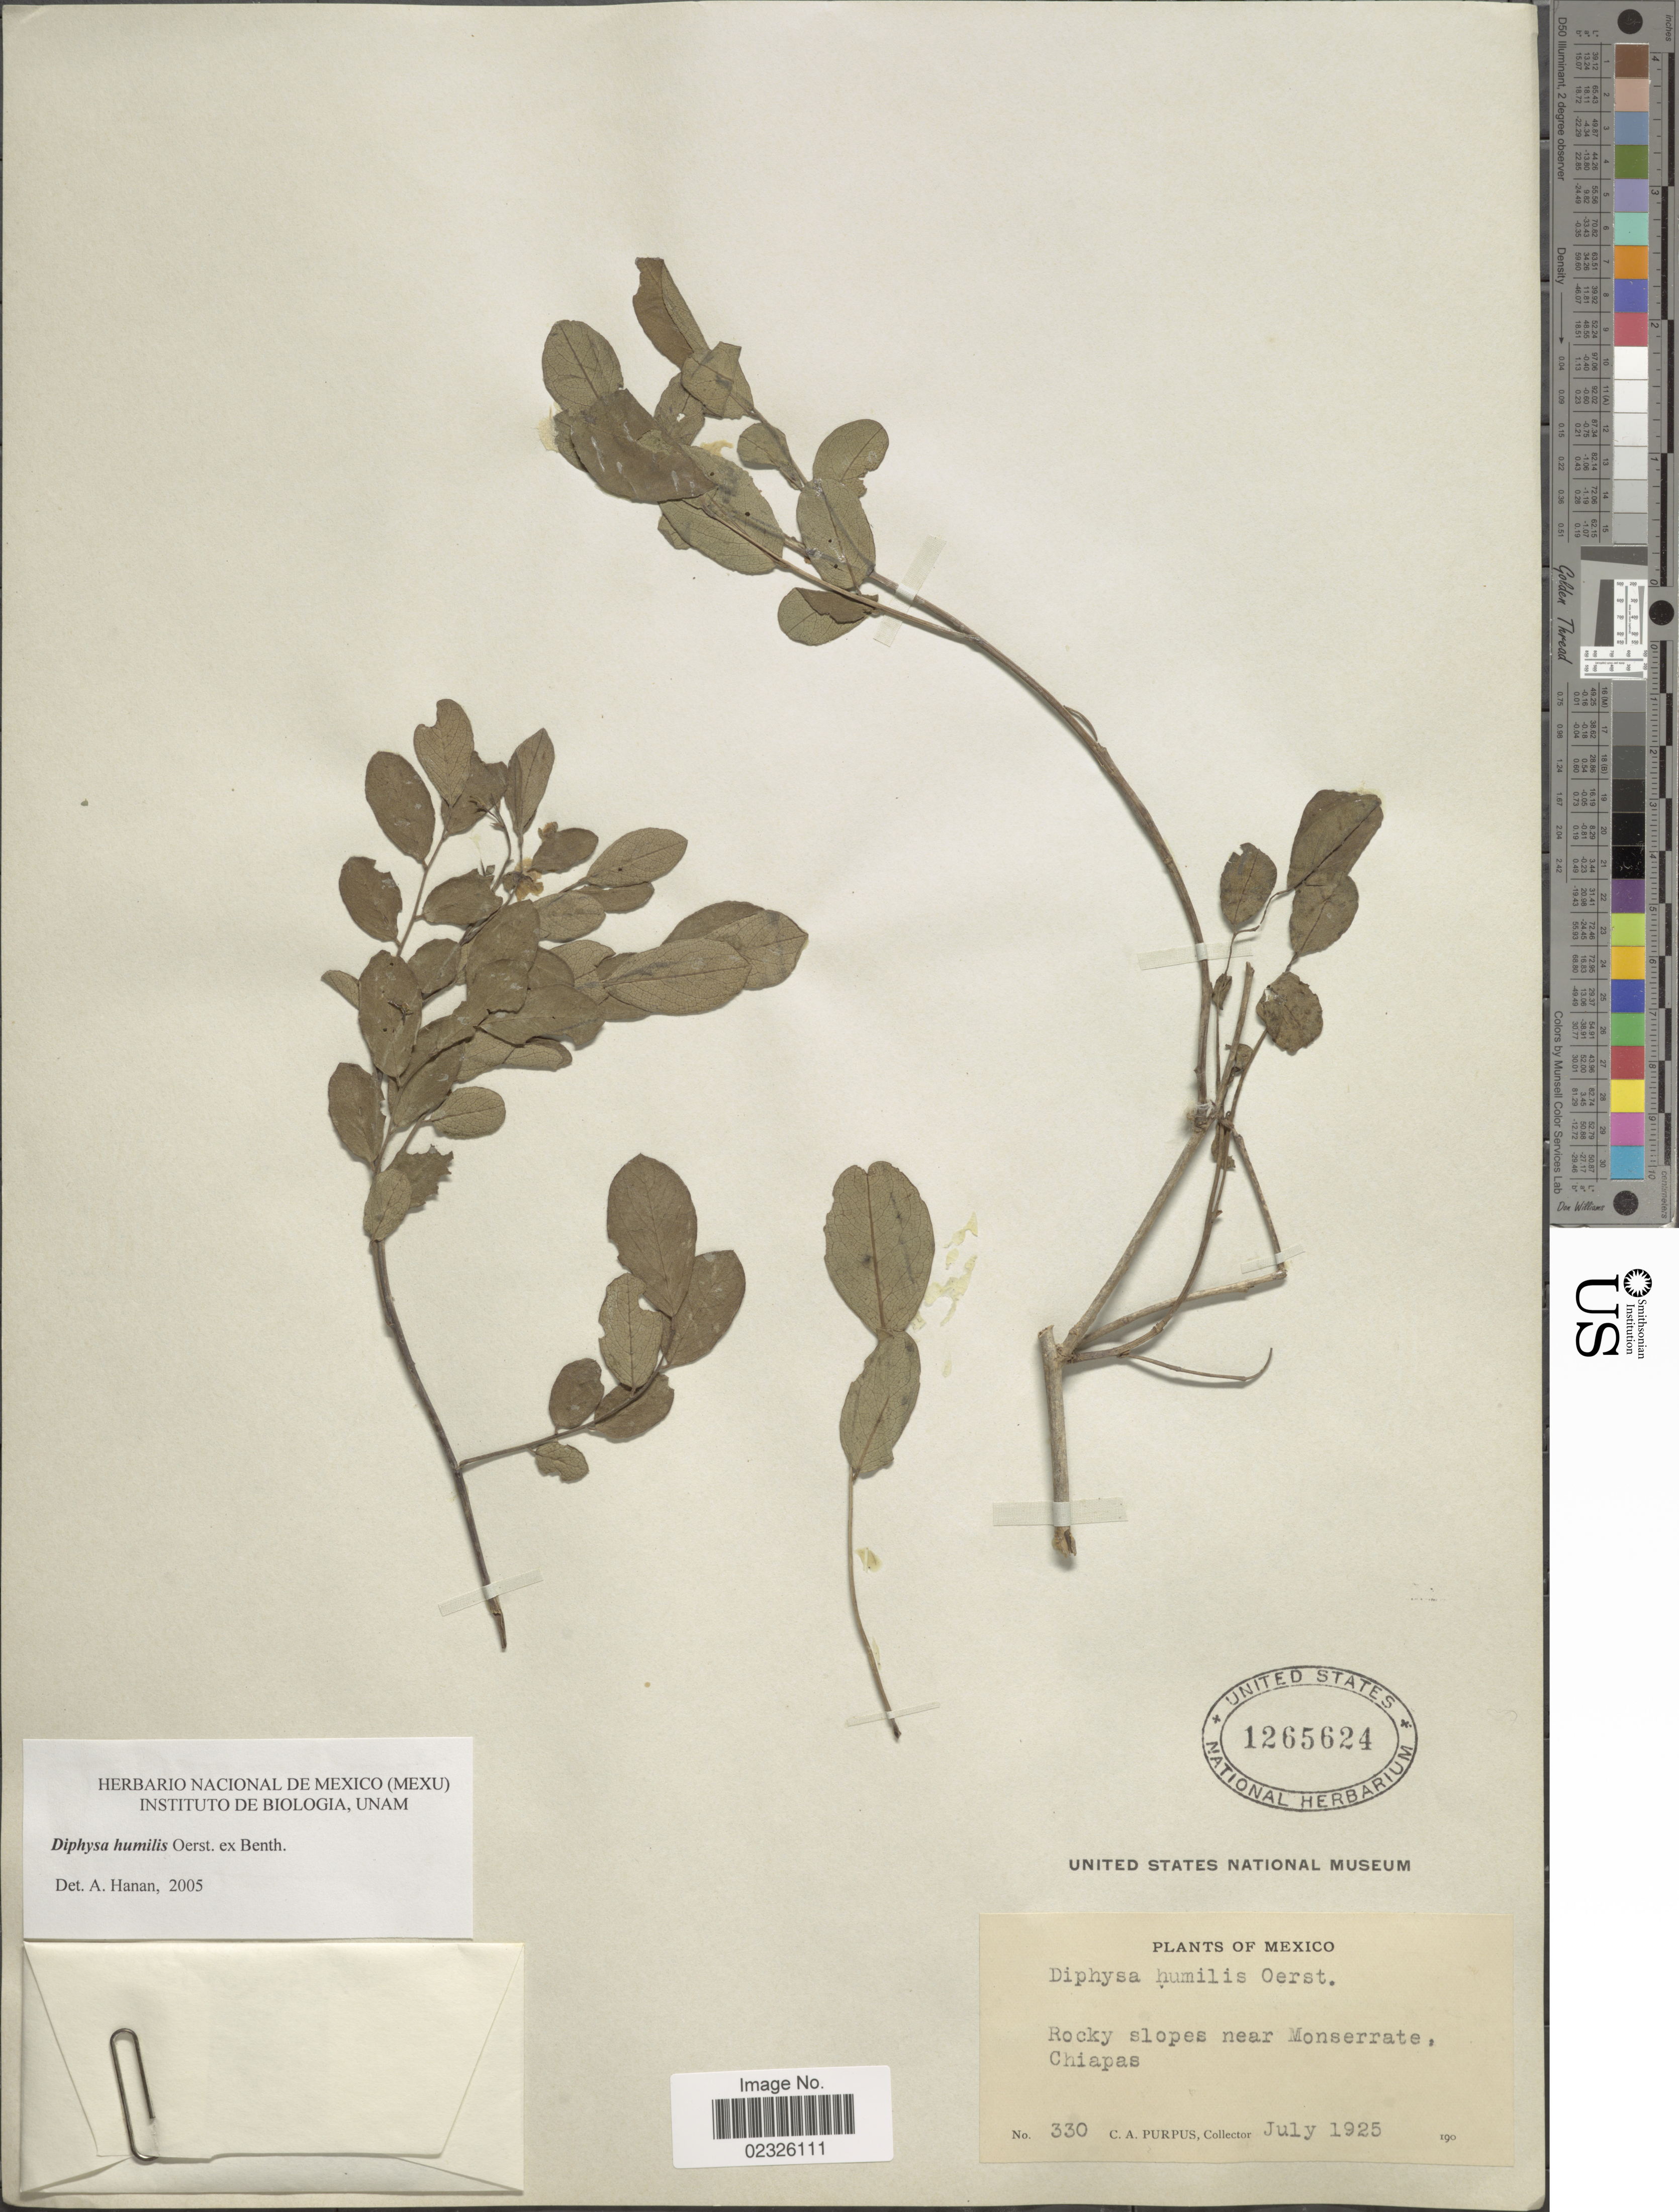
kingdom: Plantae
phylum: Tracheophyta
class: Magnoliopsida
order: Fabales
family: Fabaceae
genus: Diphysa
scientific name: Diphysa humilis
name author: Oerst.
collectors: C. A. Purpus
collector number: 330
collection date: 1925-07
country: Mexico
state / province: Chiapas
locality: Rocky slopes near Monserrate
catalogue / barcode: US 1265624